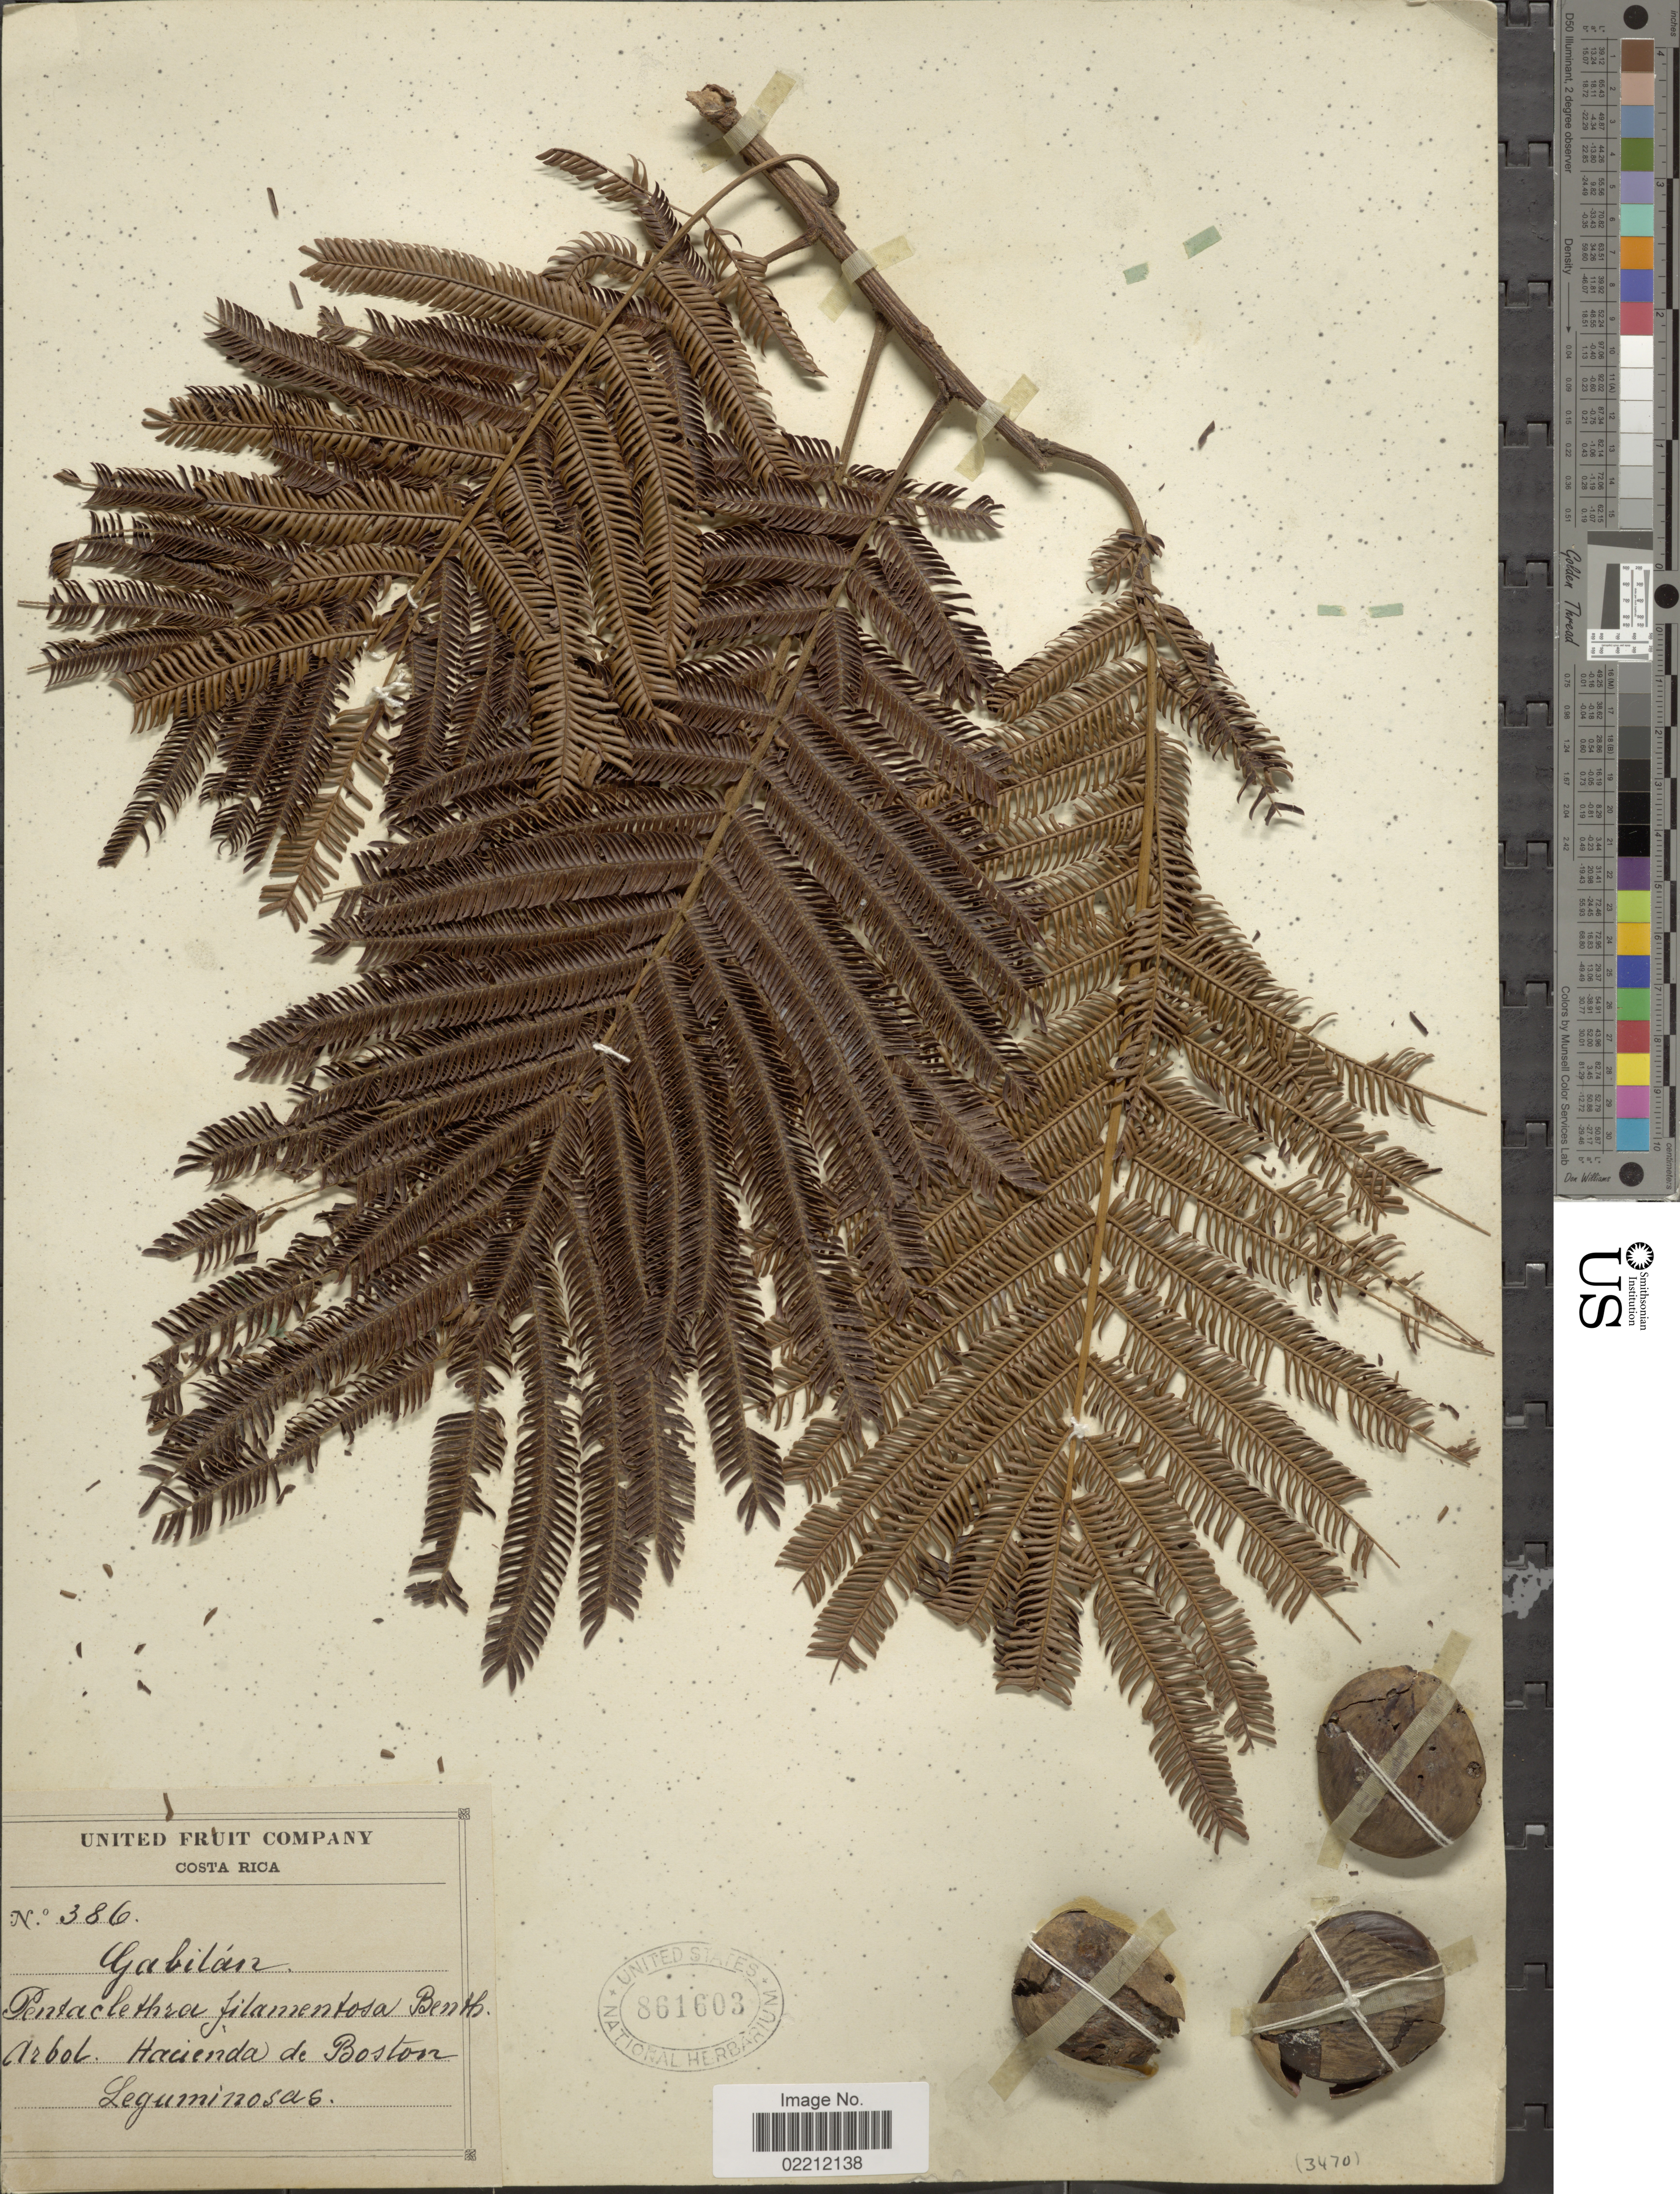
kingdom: Plantae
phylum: Tracheophyta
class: Magnoliopsida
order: Fabales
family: Fabaceae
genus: Pentaclethra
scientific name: Pentaclethra macroloba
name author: (Willd.) Kuntze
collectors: United Fruit Company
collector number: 386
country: Costa Rica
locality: Hacienda de Boston.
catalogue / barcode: US 861603